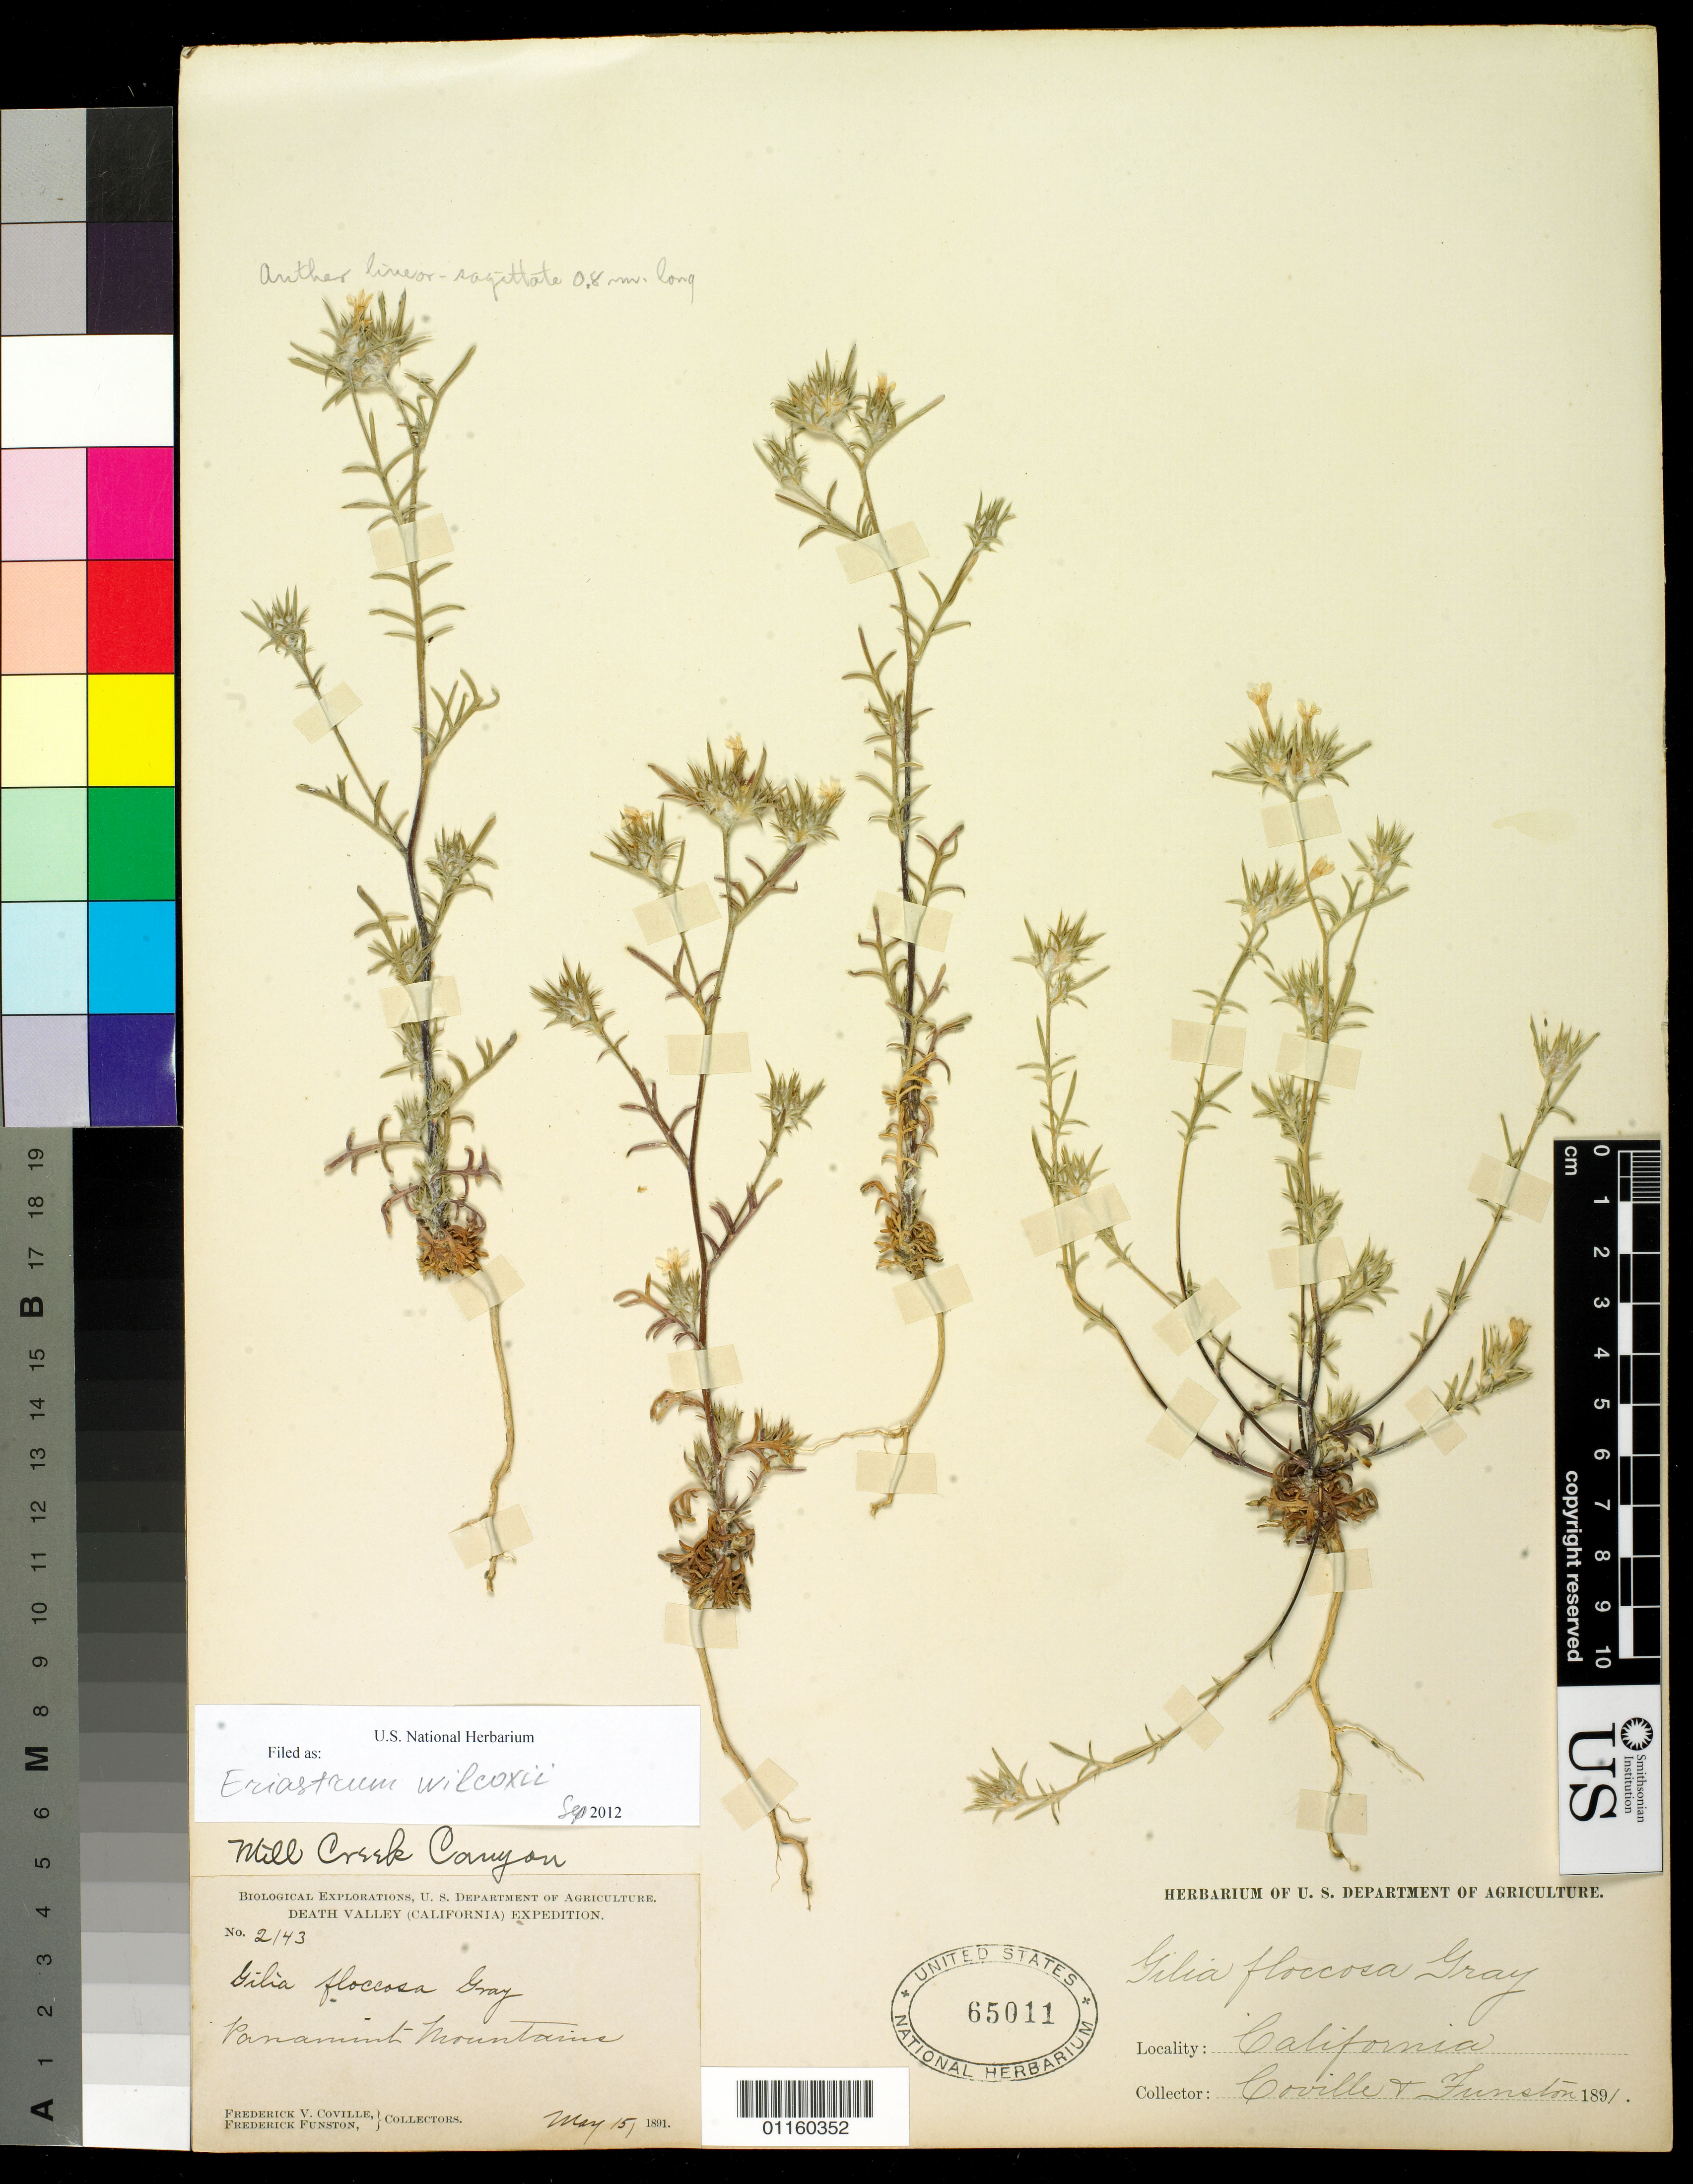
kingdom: Plantae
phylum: Tracheophyta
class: Magnoliopsida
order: Ericales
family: Polemoniaceae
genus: Eriastrum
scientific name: Eriastrum wilcoxii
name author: (A. Nelson) H. Mason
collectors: F. V. Coville & F. Funston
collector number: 2143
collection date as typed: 15 May 1891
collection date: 1891-05-15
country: United States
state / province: California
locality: Panamint Mts., Mill Creek Canyon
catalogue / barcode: US 65011